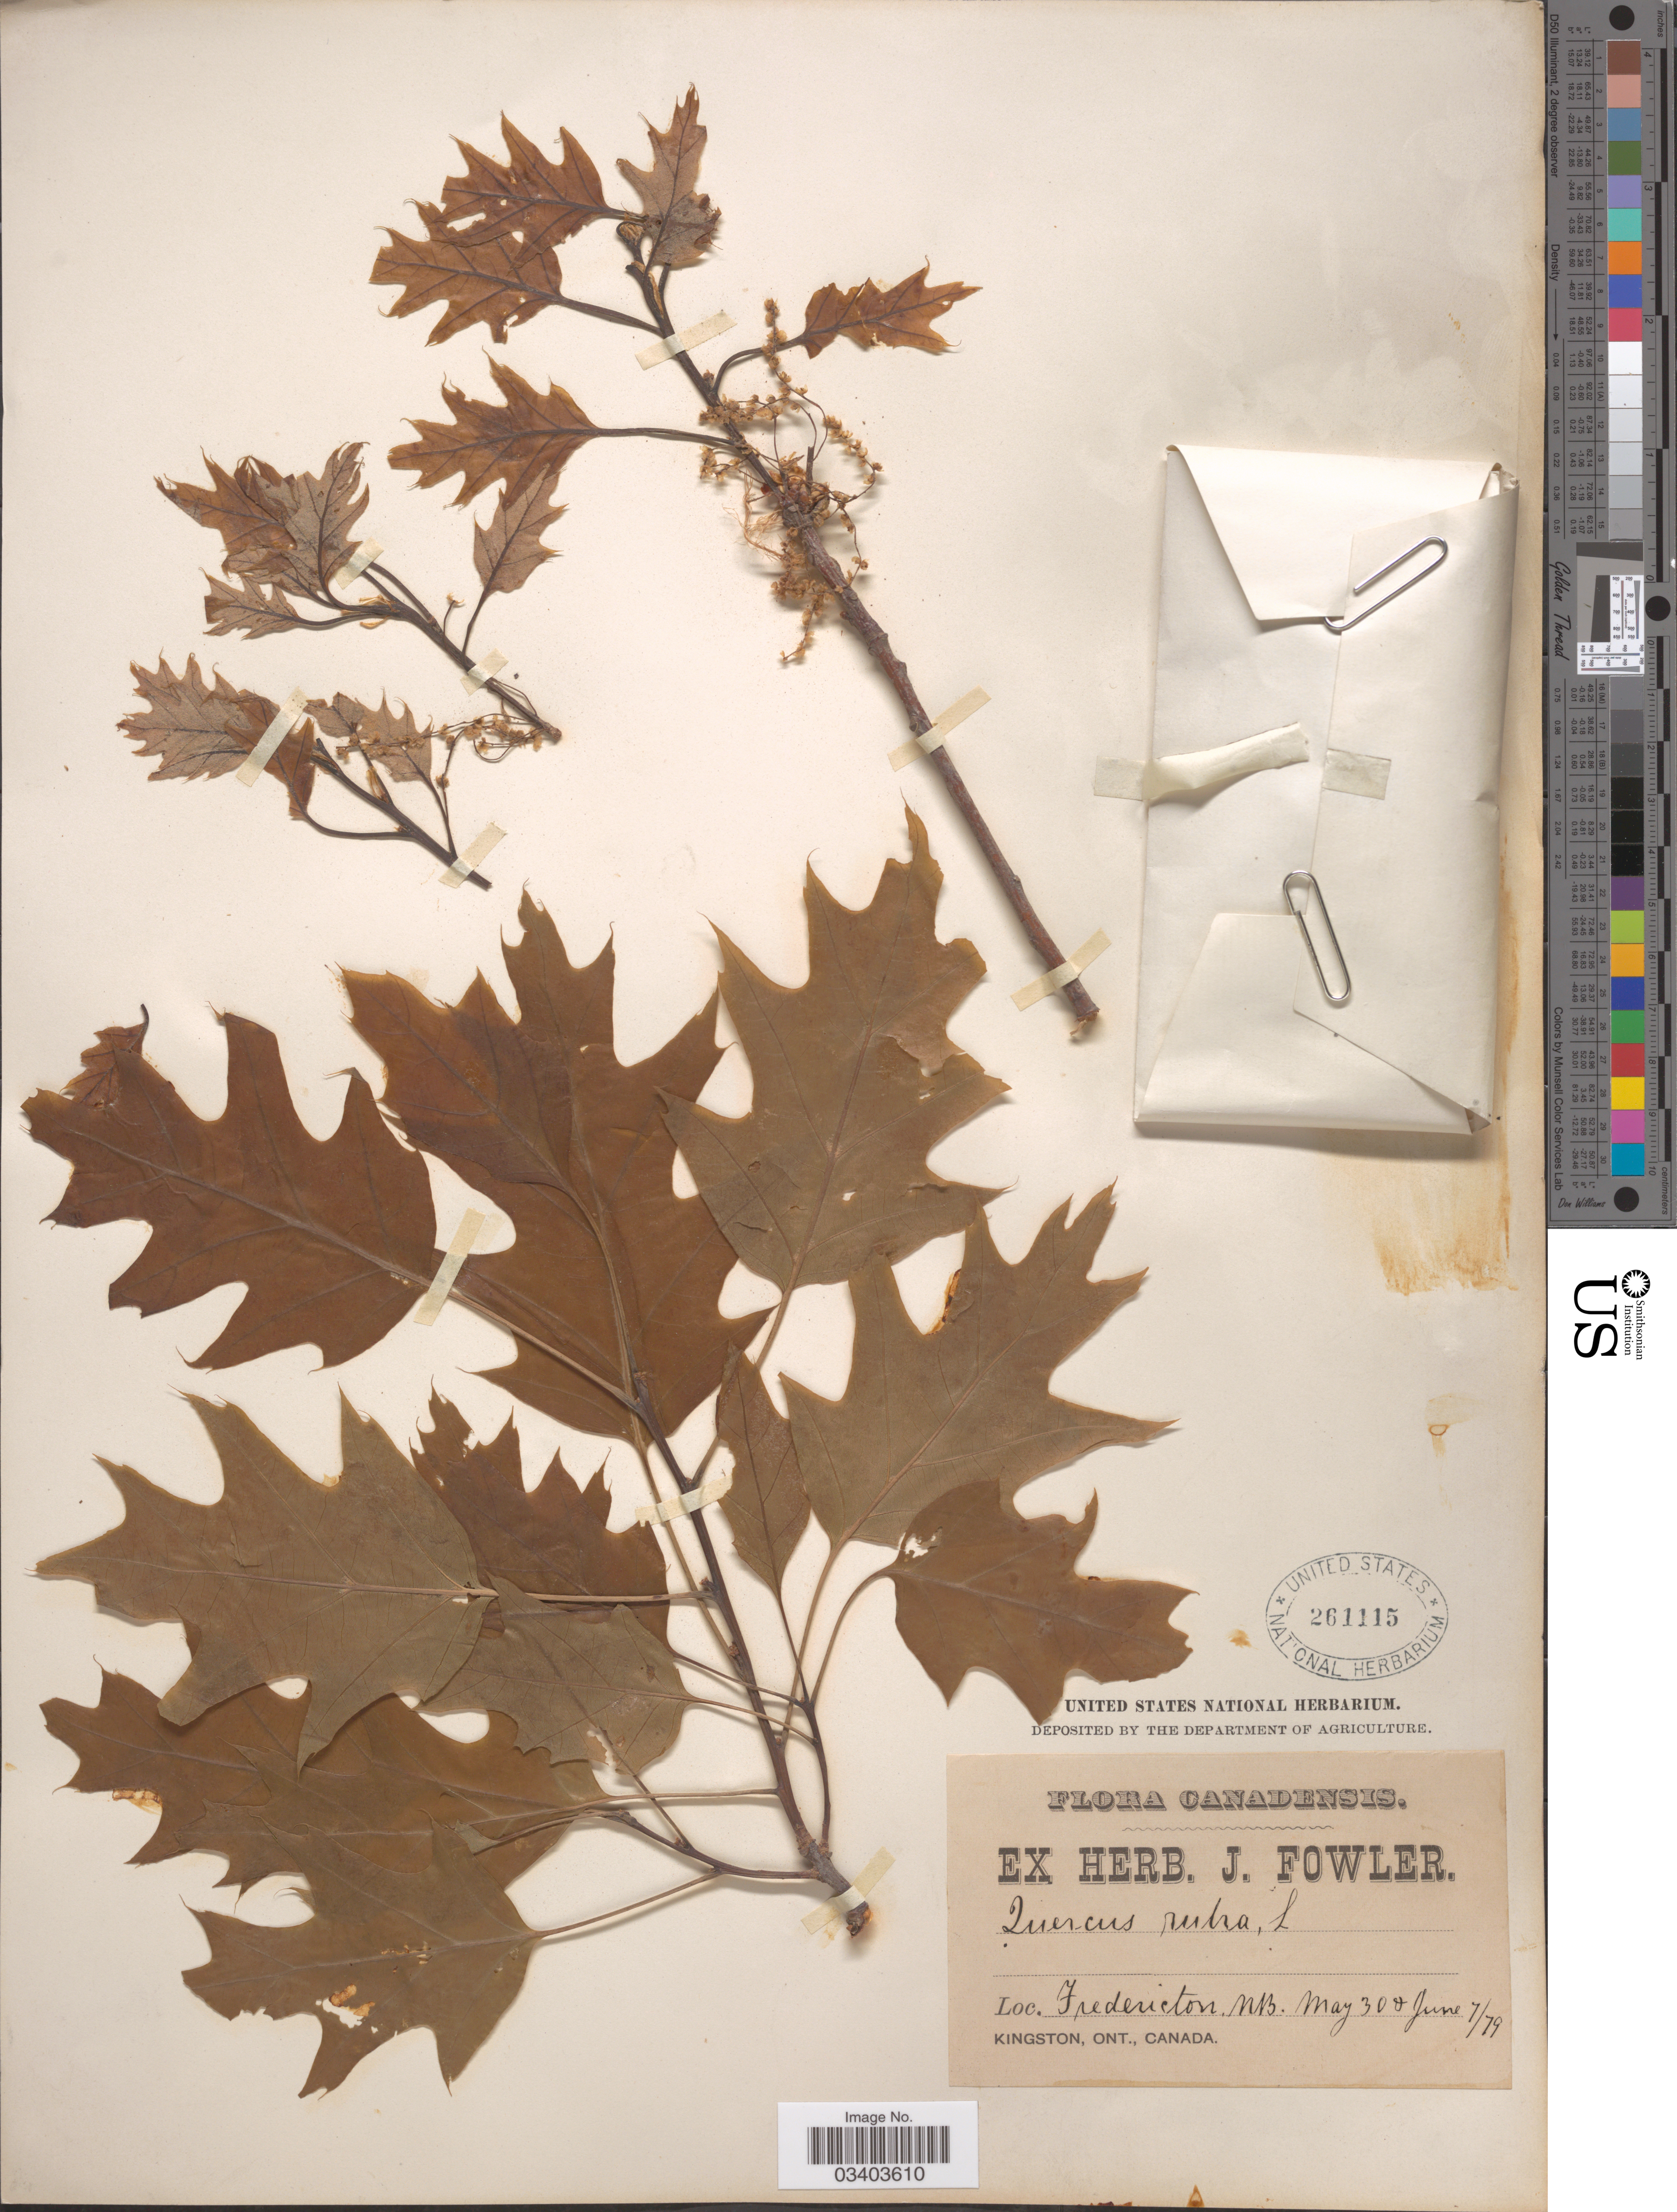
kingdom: Plantae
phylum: Tracheophyta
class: Magnoliopsida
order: Fagales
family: Fagaceae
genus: Quercus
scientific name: Quercus borealis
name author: F. Michx.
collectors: ex herb. J. Fowler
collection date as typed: Transcribed d/m/y: 30/5/79 to 7/6/79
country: Canada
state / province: New Brunswick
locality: Fredericton.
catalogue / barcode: US 261115